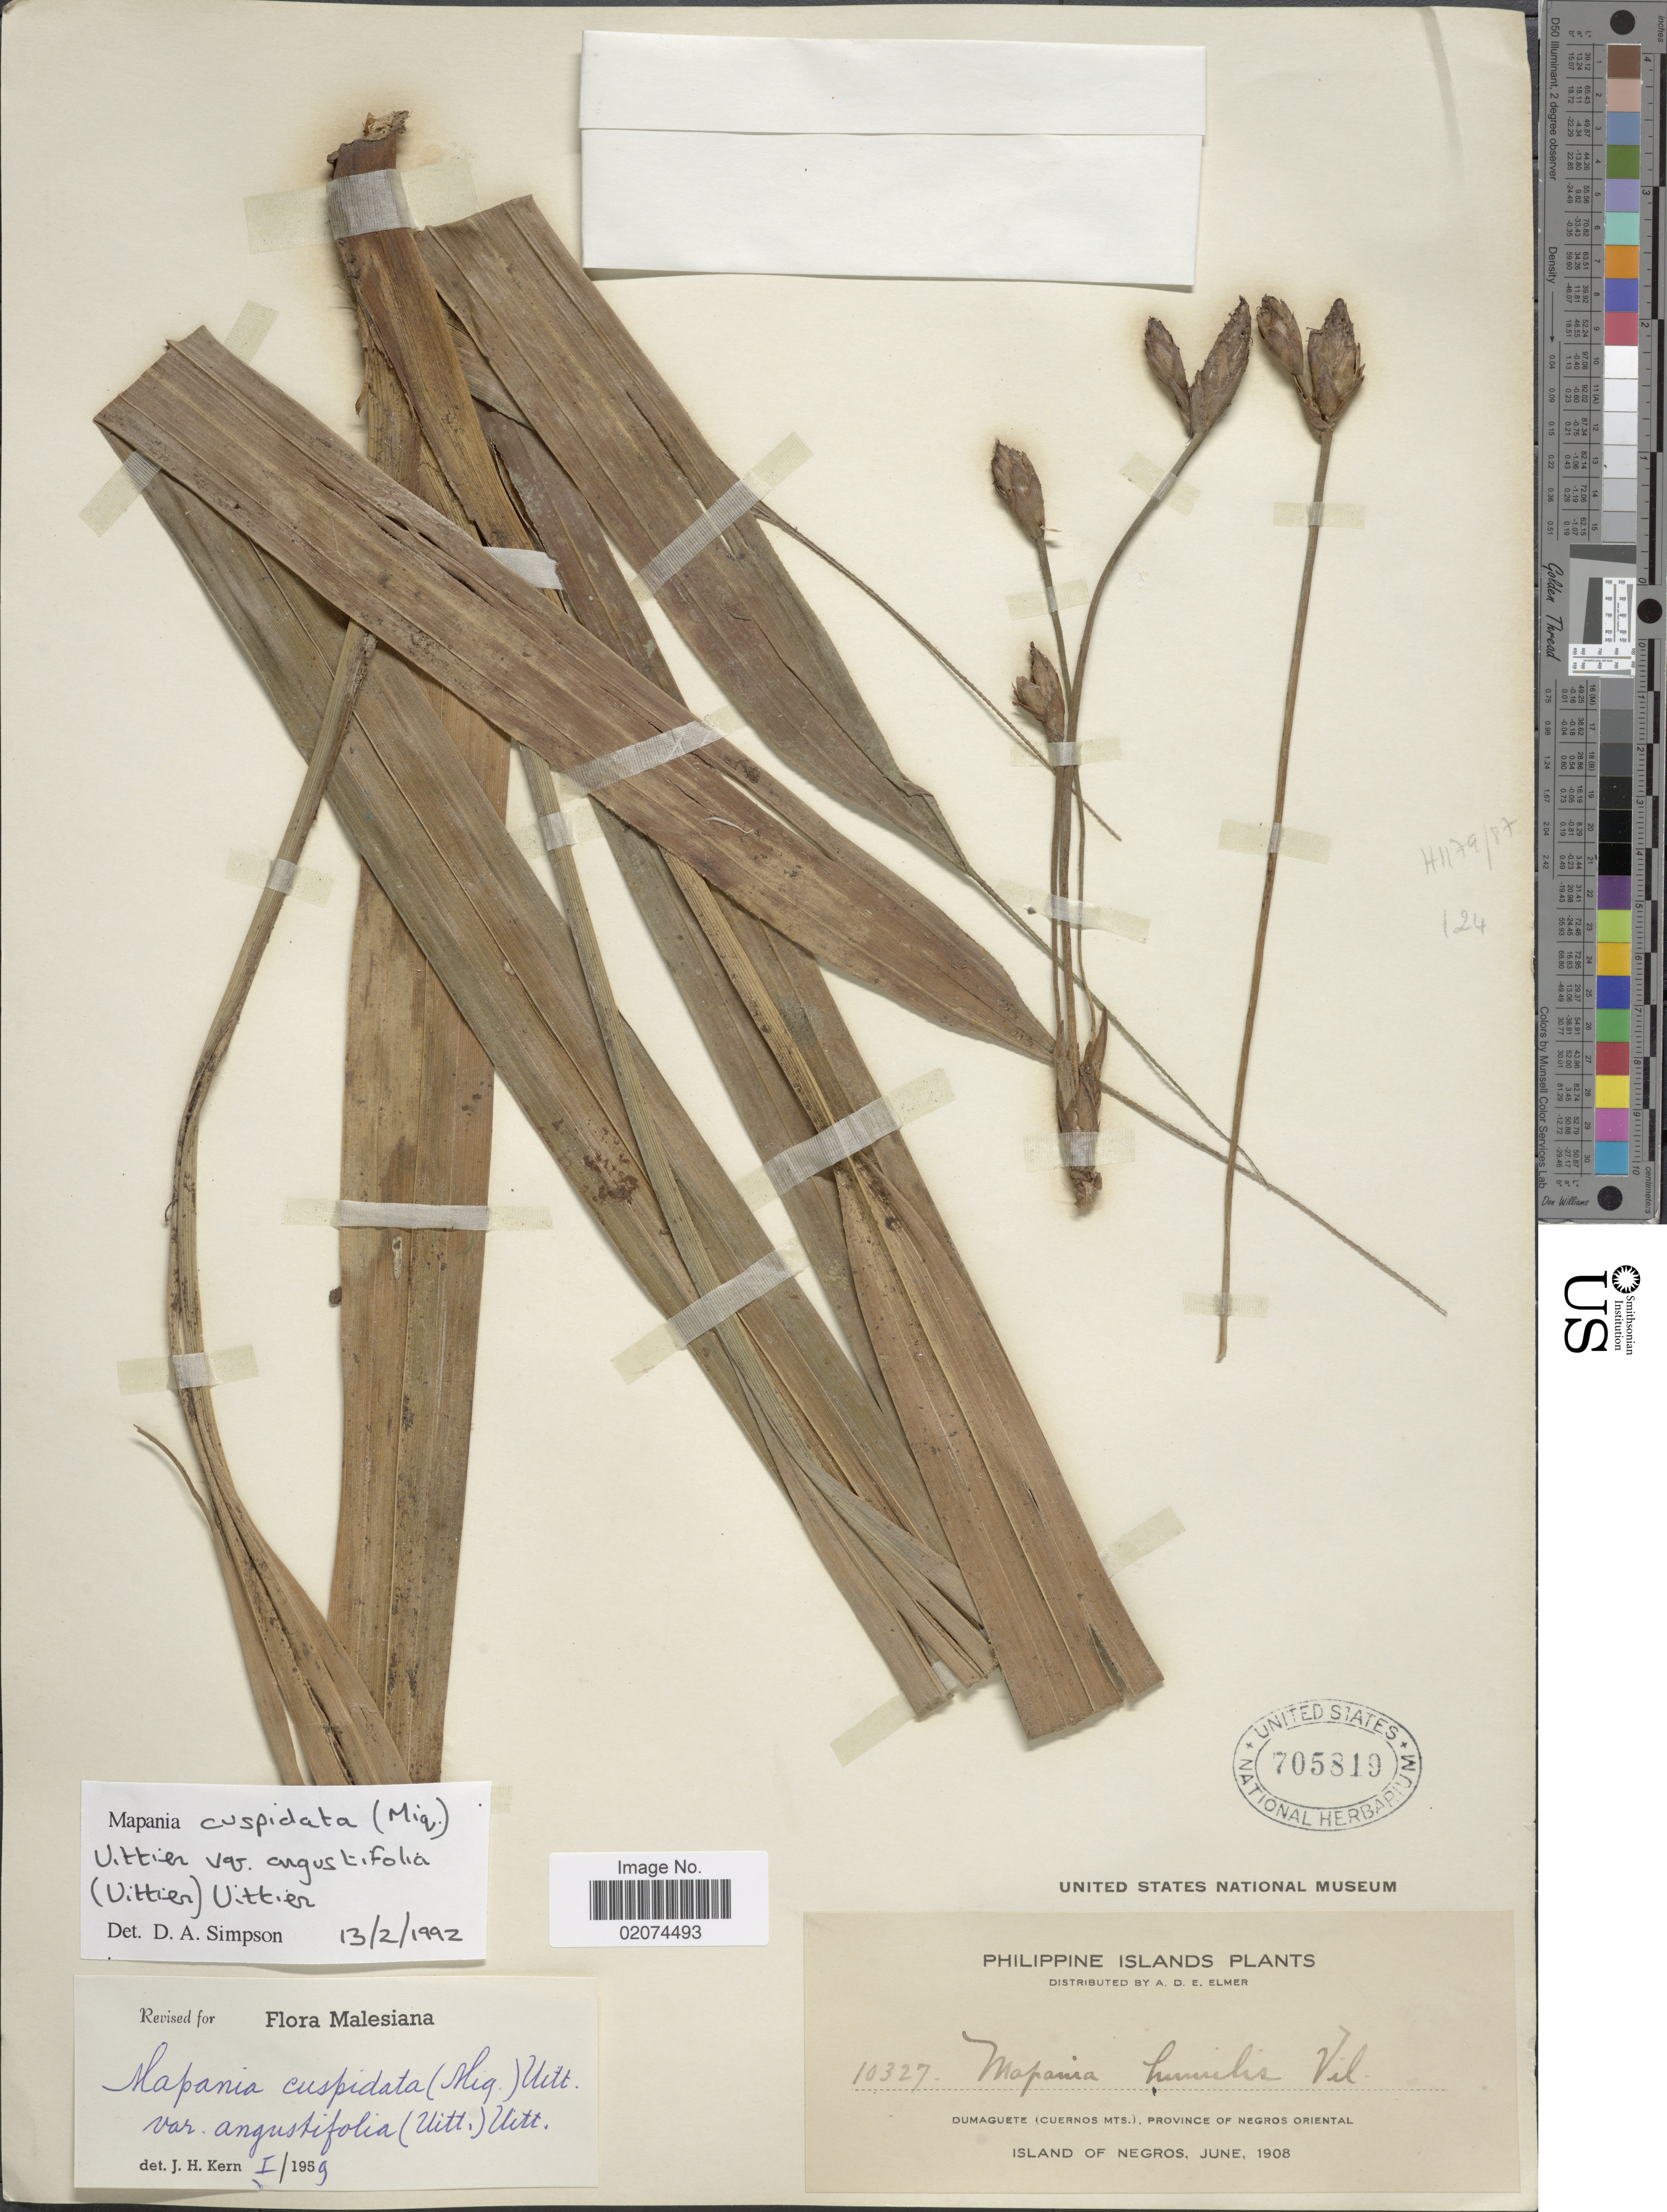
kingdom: Plantae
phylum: Tracheophyta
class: Liliopsida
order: Poales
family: Cyperaceae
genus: Mapania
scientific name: Mapania cuspidata var. angustifolia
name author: (Uittien) Uittien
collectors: A. D. E. Elmer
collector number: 10327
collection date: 1908-06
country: Philippines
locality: Philippine Islands. Dumaguete (Cuernos Mts.), Province of Negros Oriental. Island of Negros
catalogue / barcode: US 705819